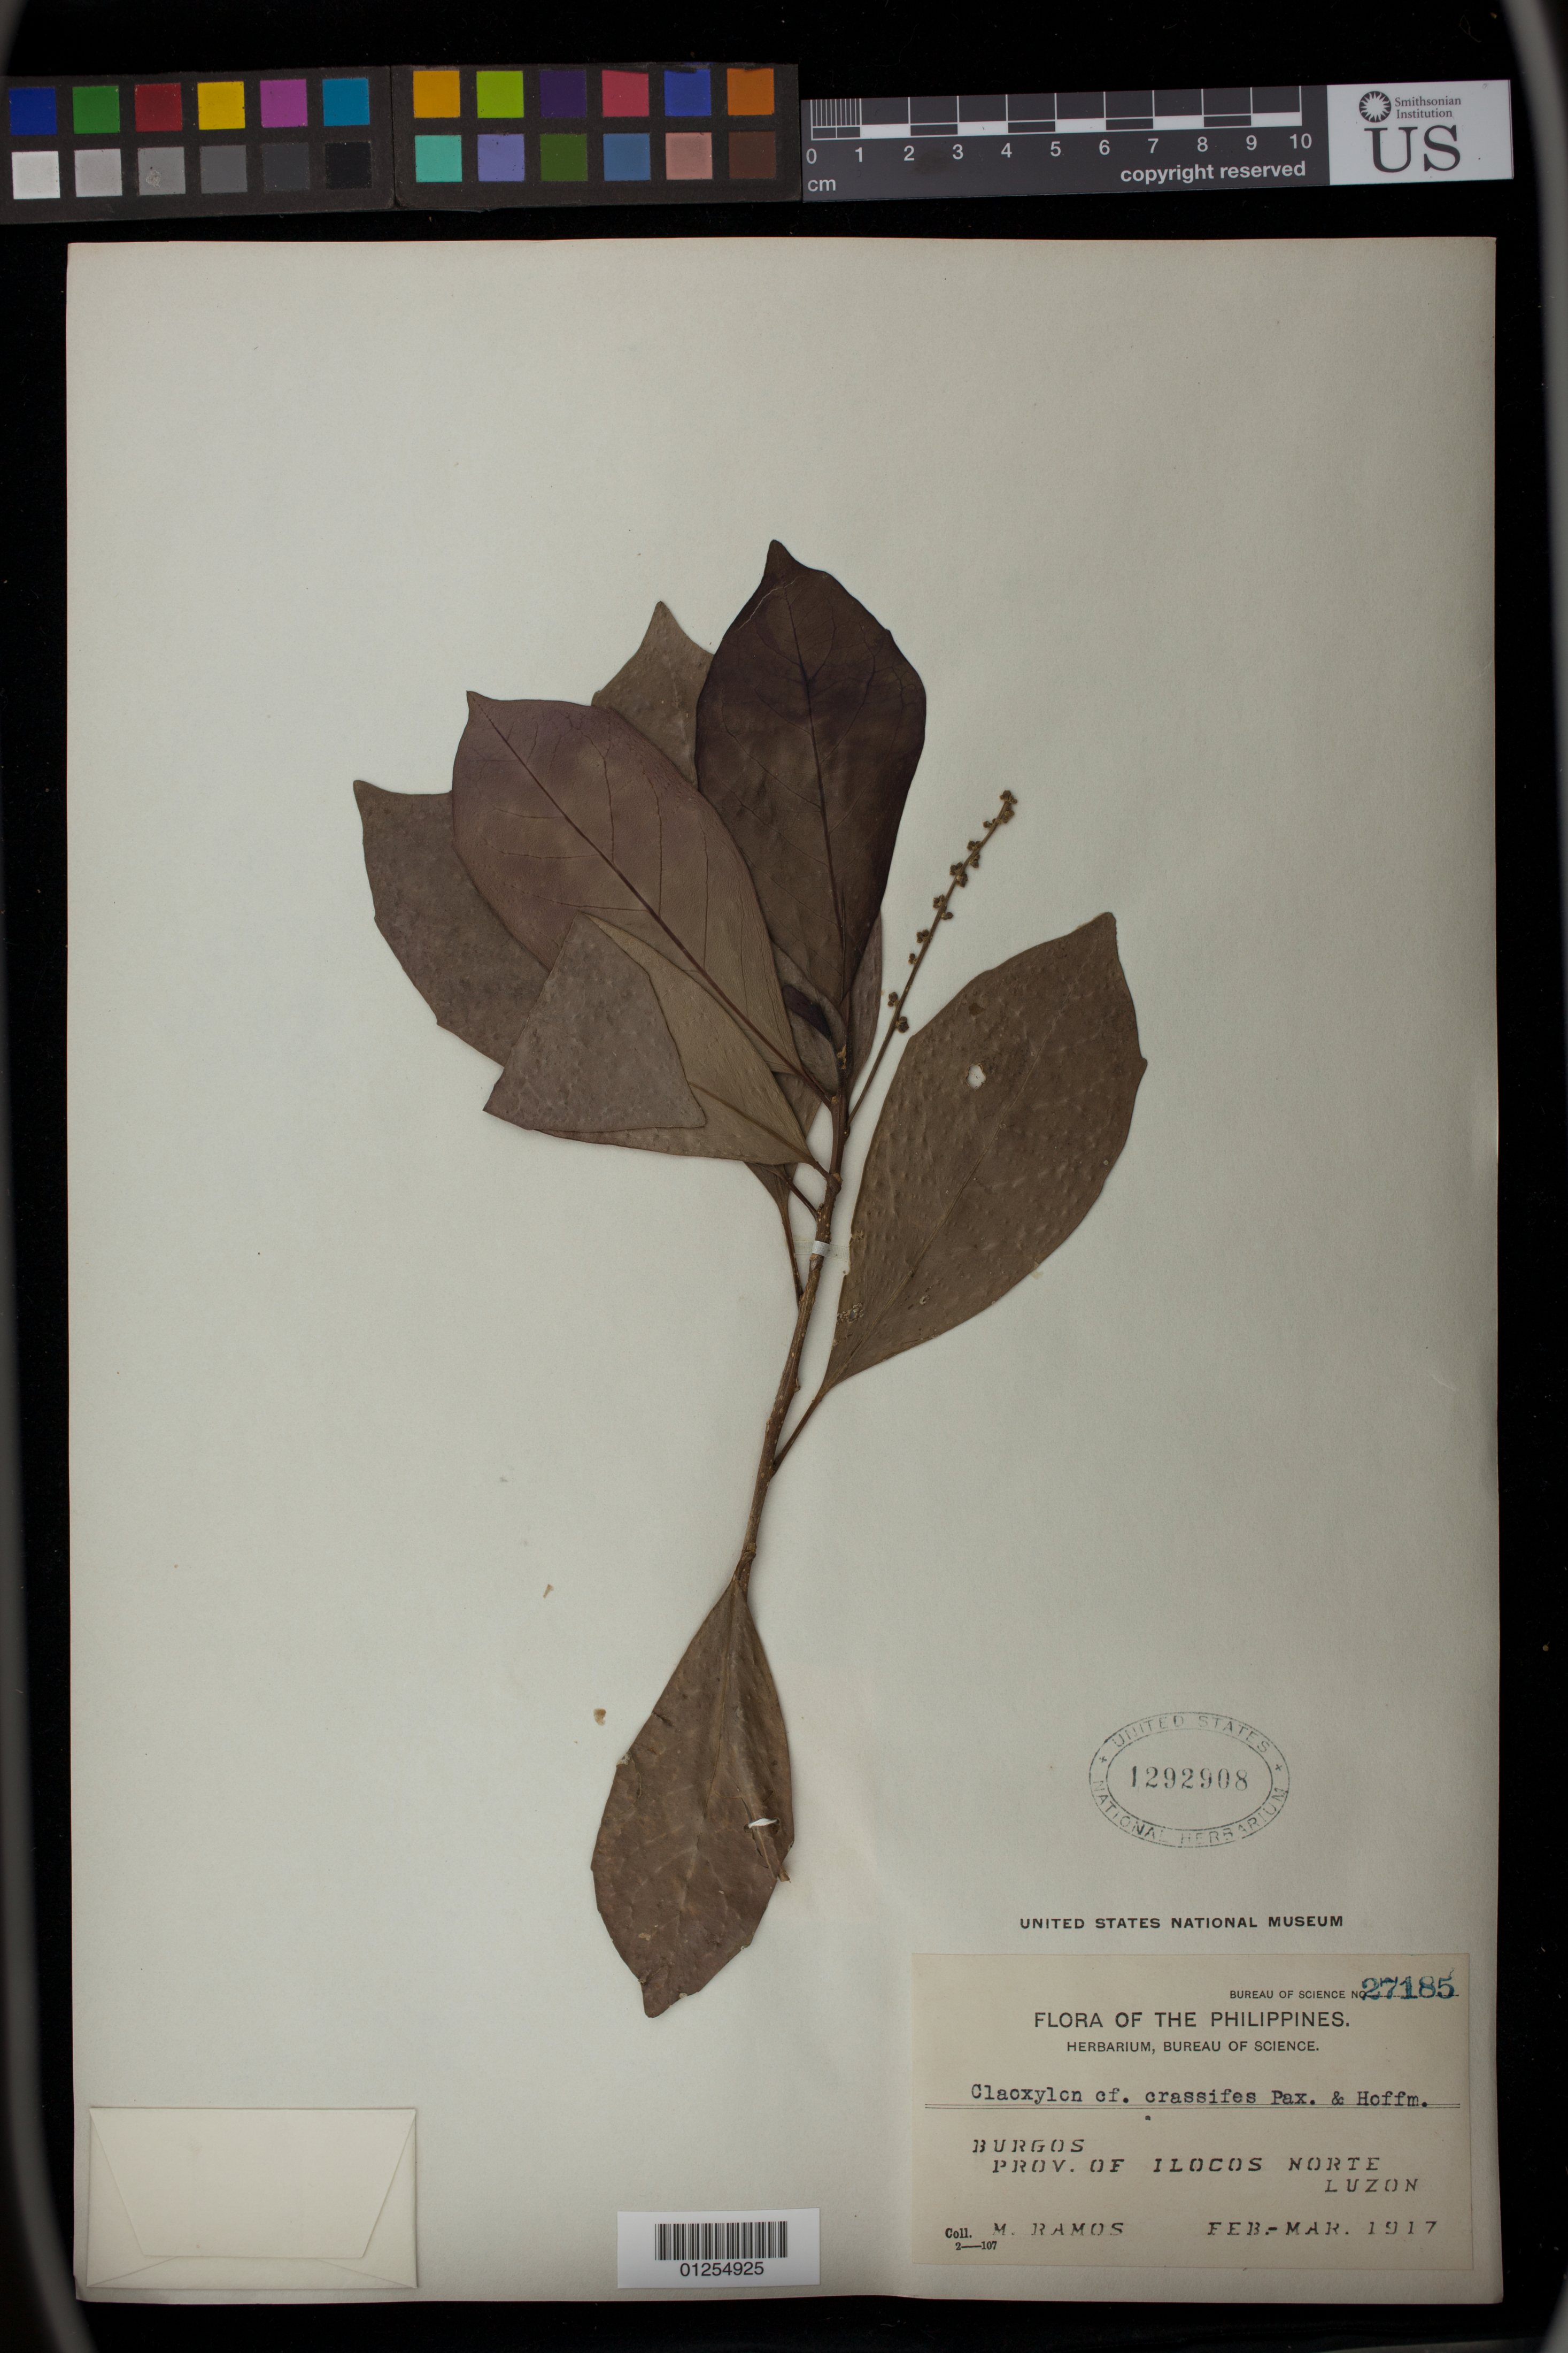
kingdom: Plantae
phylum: Tracheophyta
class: Magnoliopsida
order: Malpighiales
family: Euphorbiaceae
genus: Claoxylon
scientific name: Claoxylon crassivenium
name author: Pax & K. Hoffm. in Engl.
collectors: M. Ramos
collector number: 27185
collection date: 1917-02/1917-03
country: Philippines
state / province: Ilocos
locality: Burgos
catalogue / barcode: US 1292908